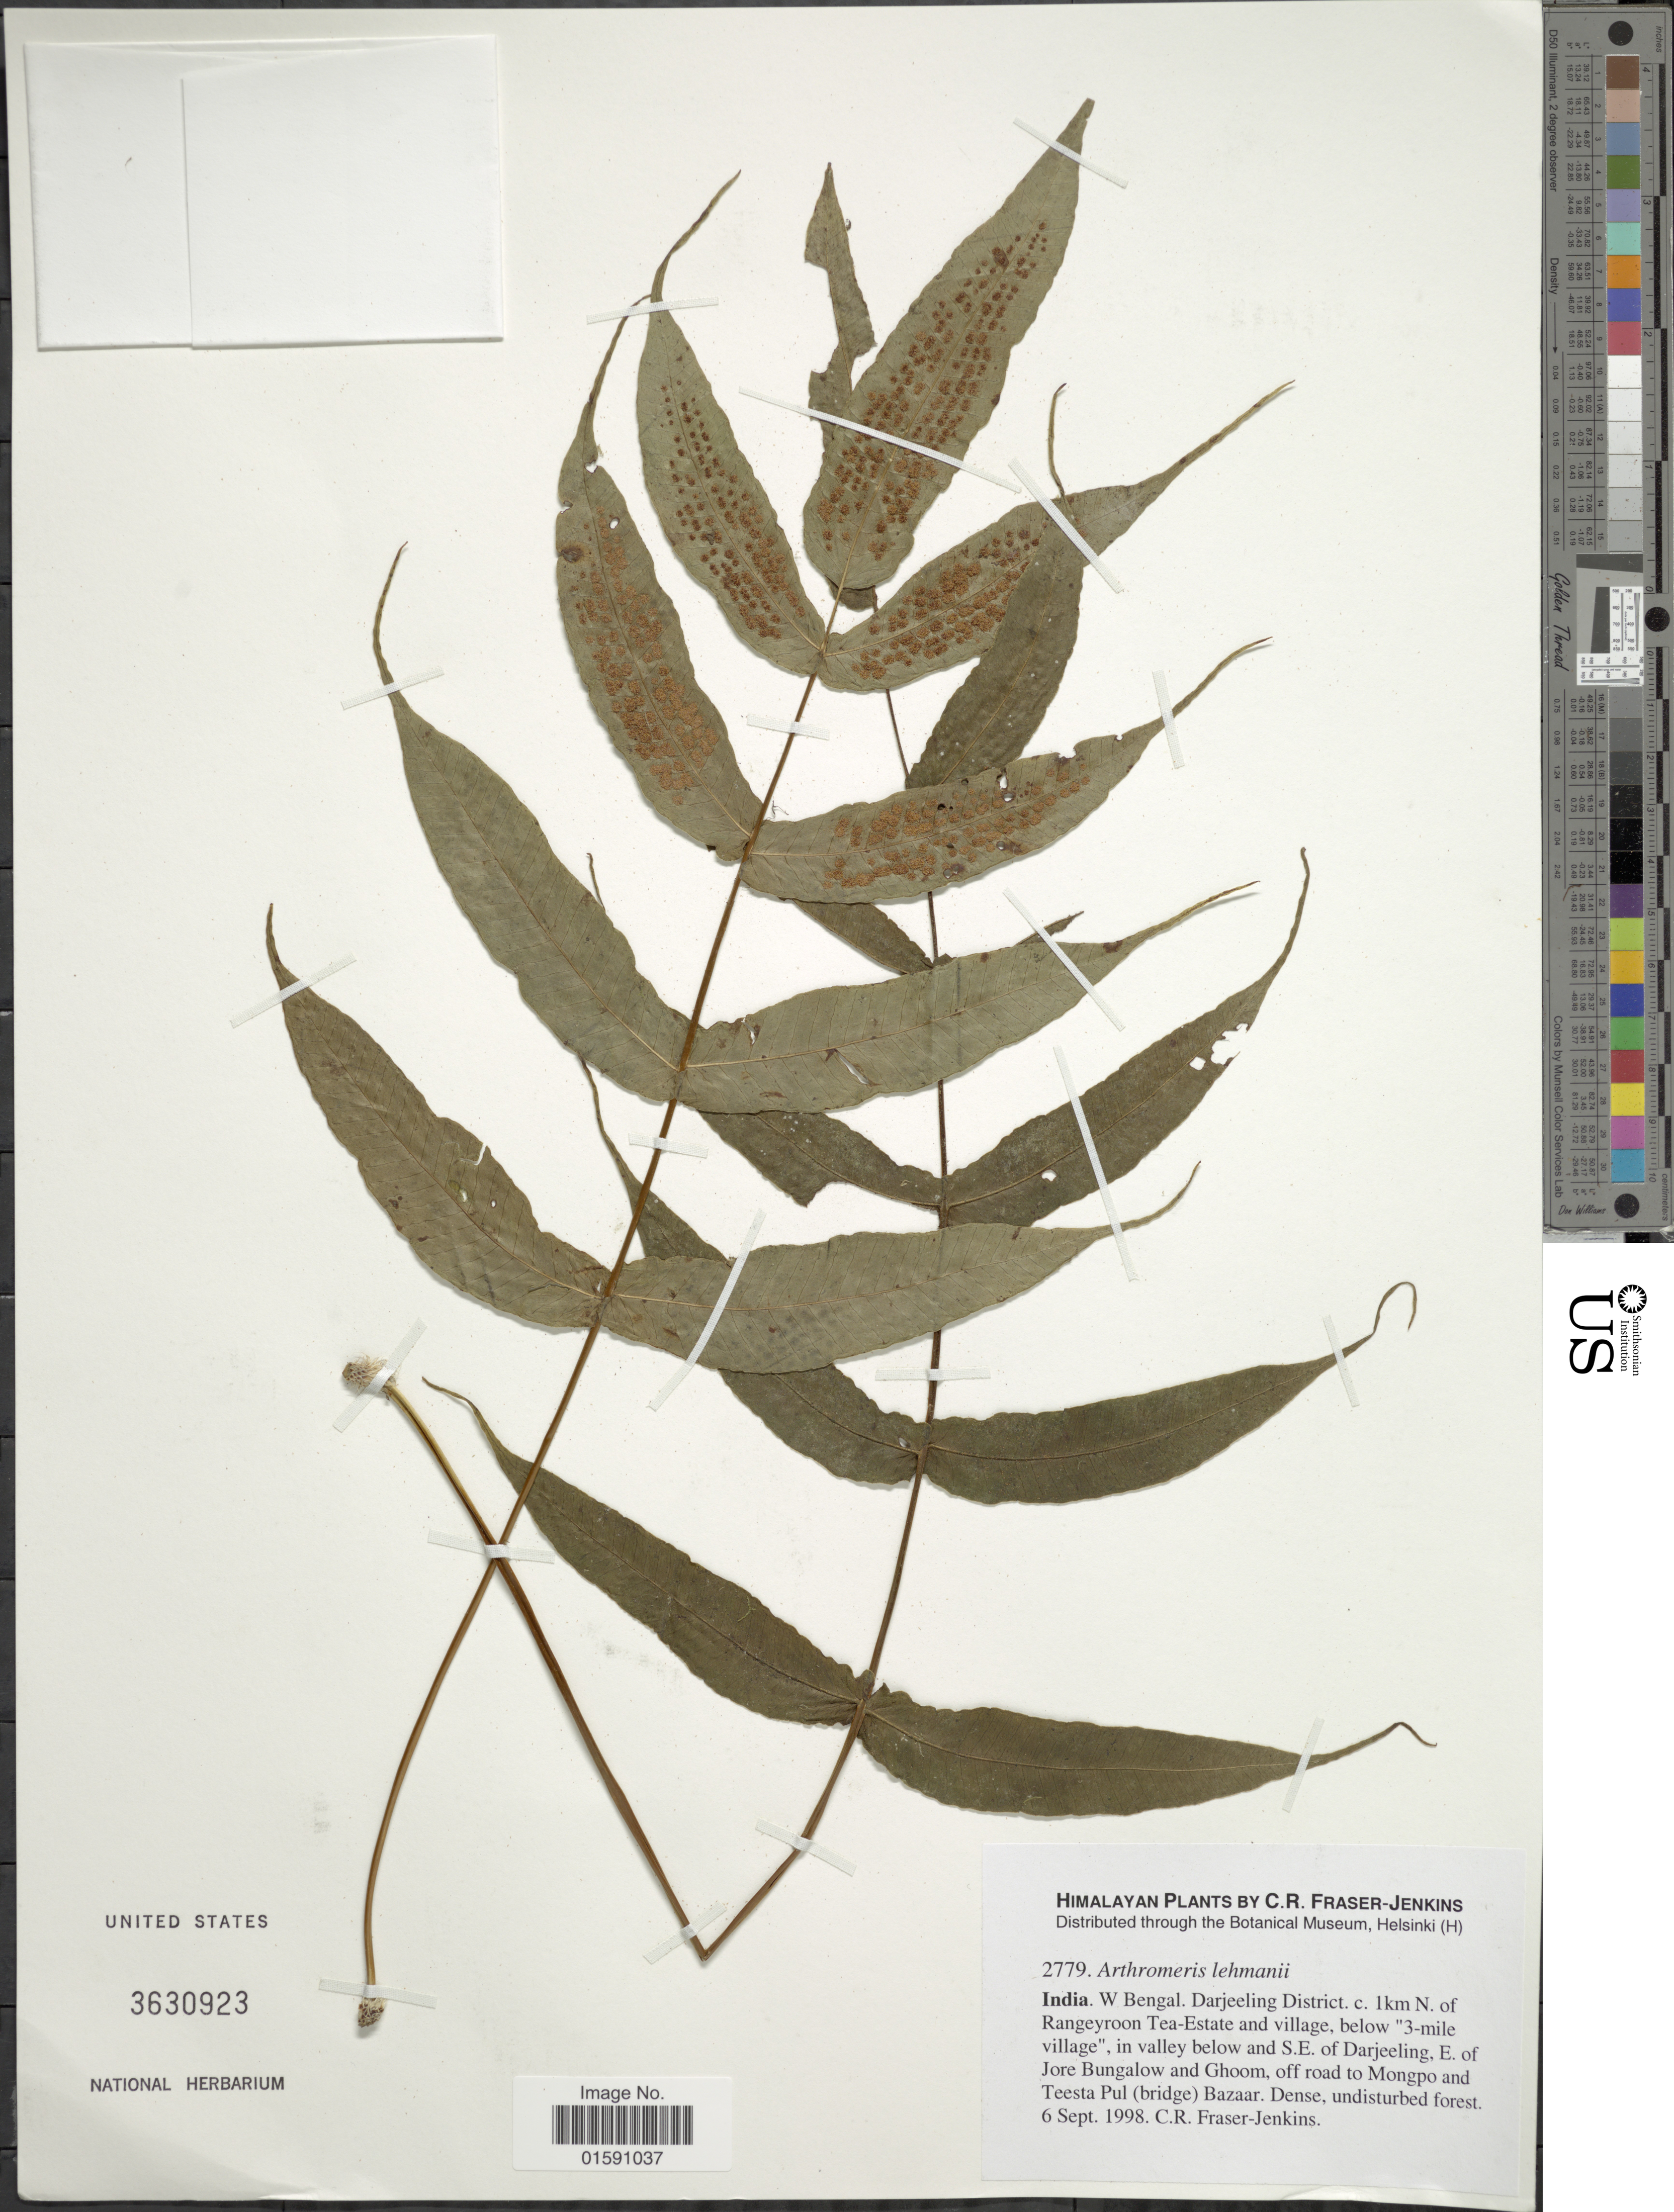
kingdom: Plantae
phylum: Tracheophyta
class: Polypodiopsida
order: Polypodiales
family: Polypodiaceae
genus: Arthromeris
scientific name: Arthromeris lehmannii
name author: (Mett.) Ching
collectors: C. R. Fraser-Jenkins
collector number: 2779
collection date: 1998-09-06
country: India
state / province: West Bengal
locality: India. W Bengal. Darjeeling District. 1 km N. of Rangeroon Tea-Estate and village, below 3 mile village, in valley below and S. E. of Darjeeling, E. of Joire Bungalow and Ghoom, off road to Mongpo and Teesta Pul (bridge) Bazaar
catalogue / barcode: US 3630923